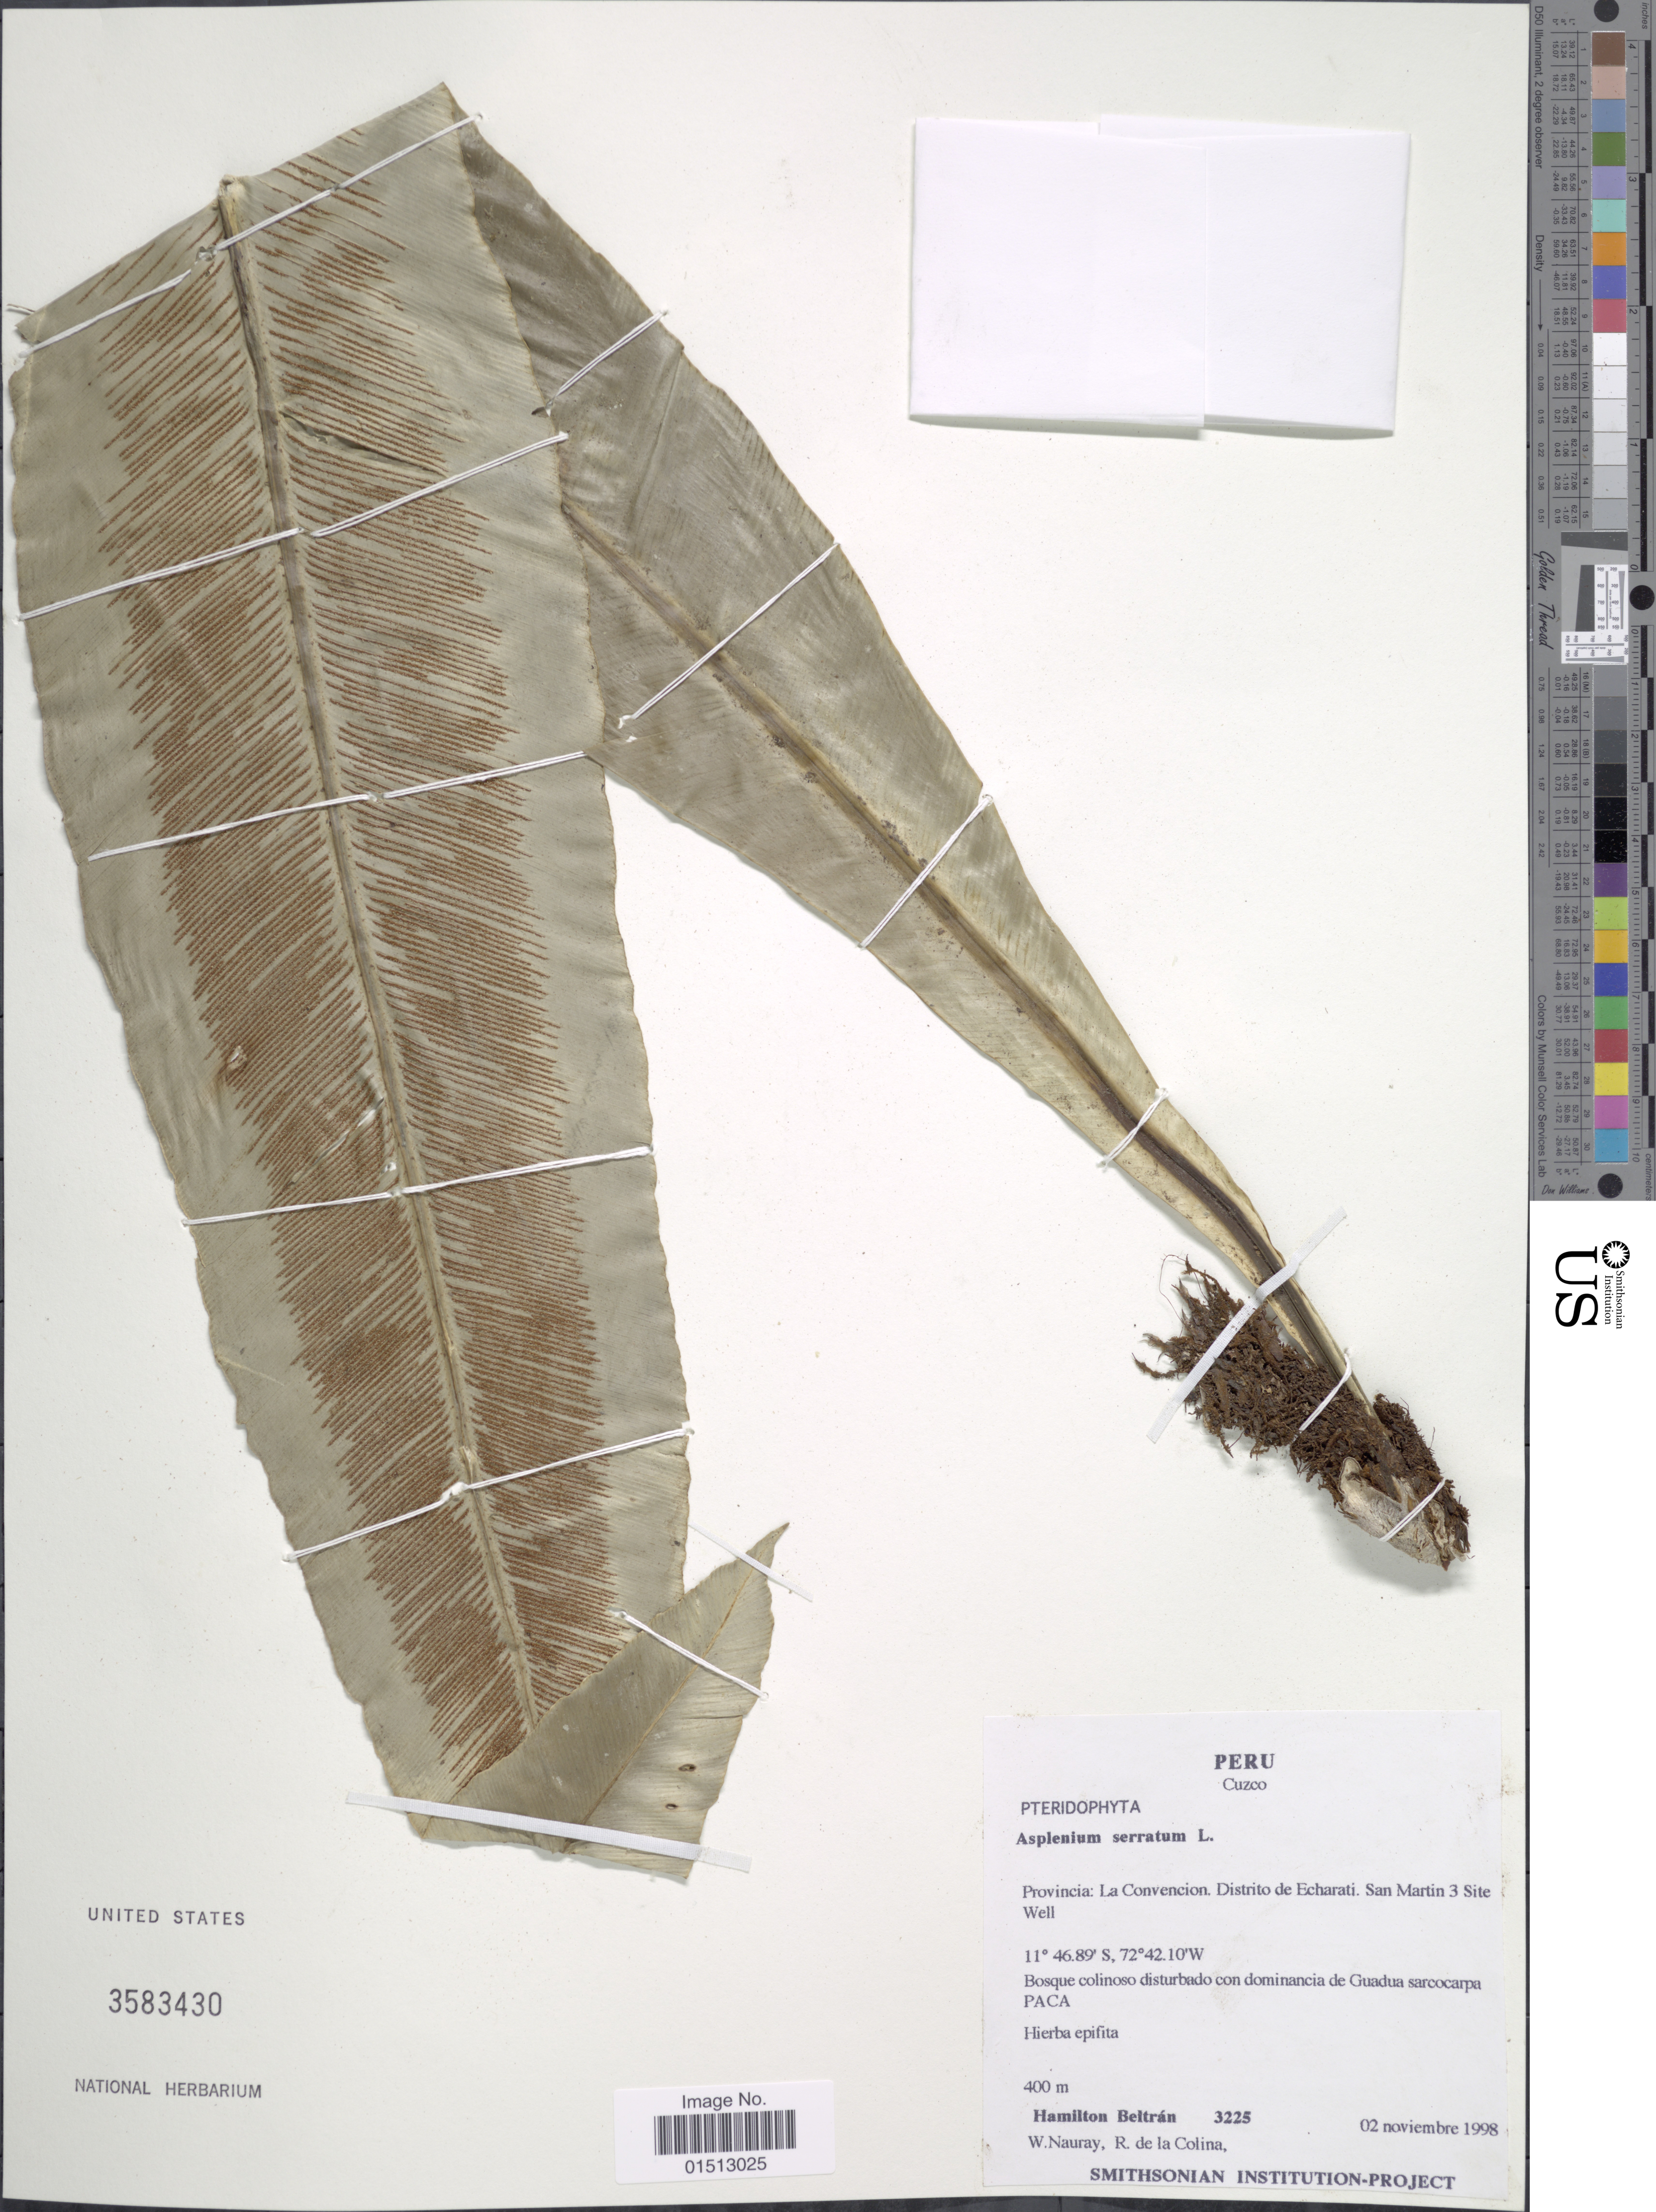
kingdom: Plantae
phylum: Tracheophyta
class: Polypodiopsida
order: Polypodiales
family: Aspleniaceae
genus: Asplenium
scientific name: Asplenium serratum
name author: L.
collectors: H. Beltran, W. Nauray & R. de La Colina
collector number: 325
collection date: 1998-11-02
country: Peru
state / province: Cusco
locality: Peru, Cuzco, Provincia: La Convencion, Distrito de Echarati. San Martin 3 Site Well.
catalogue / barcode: US 3583430